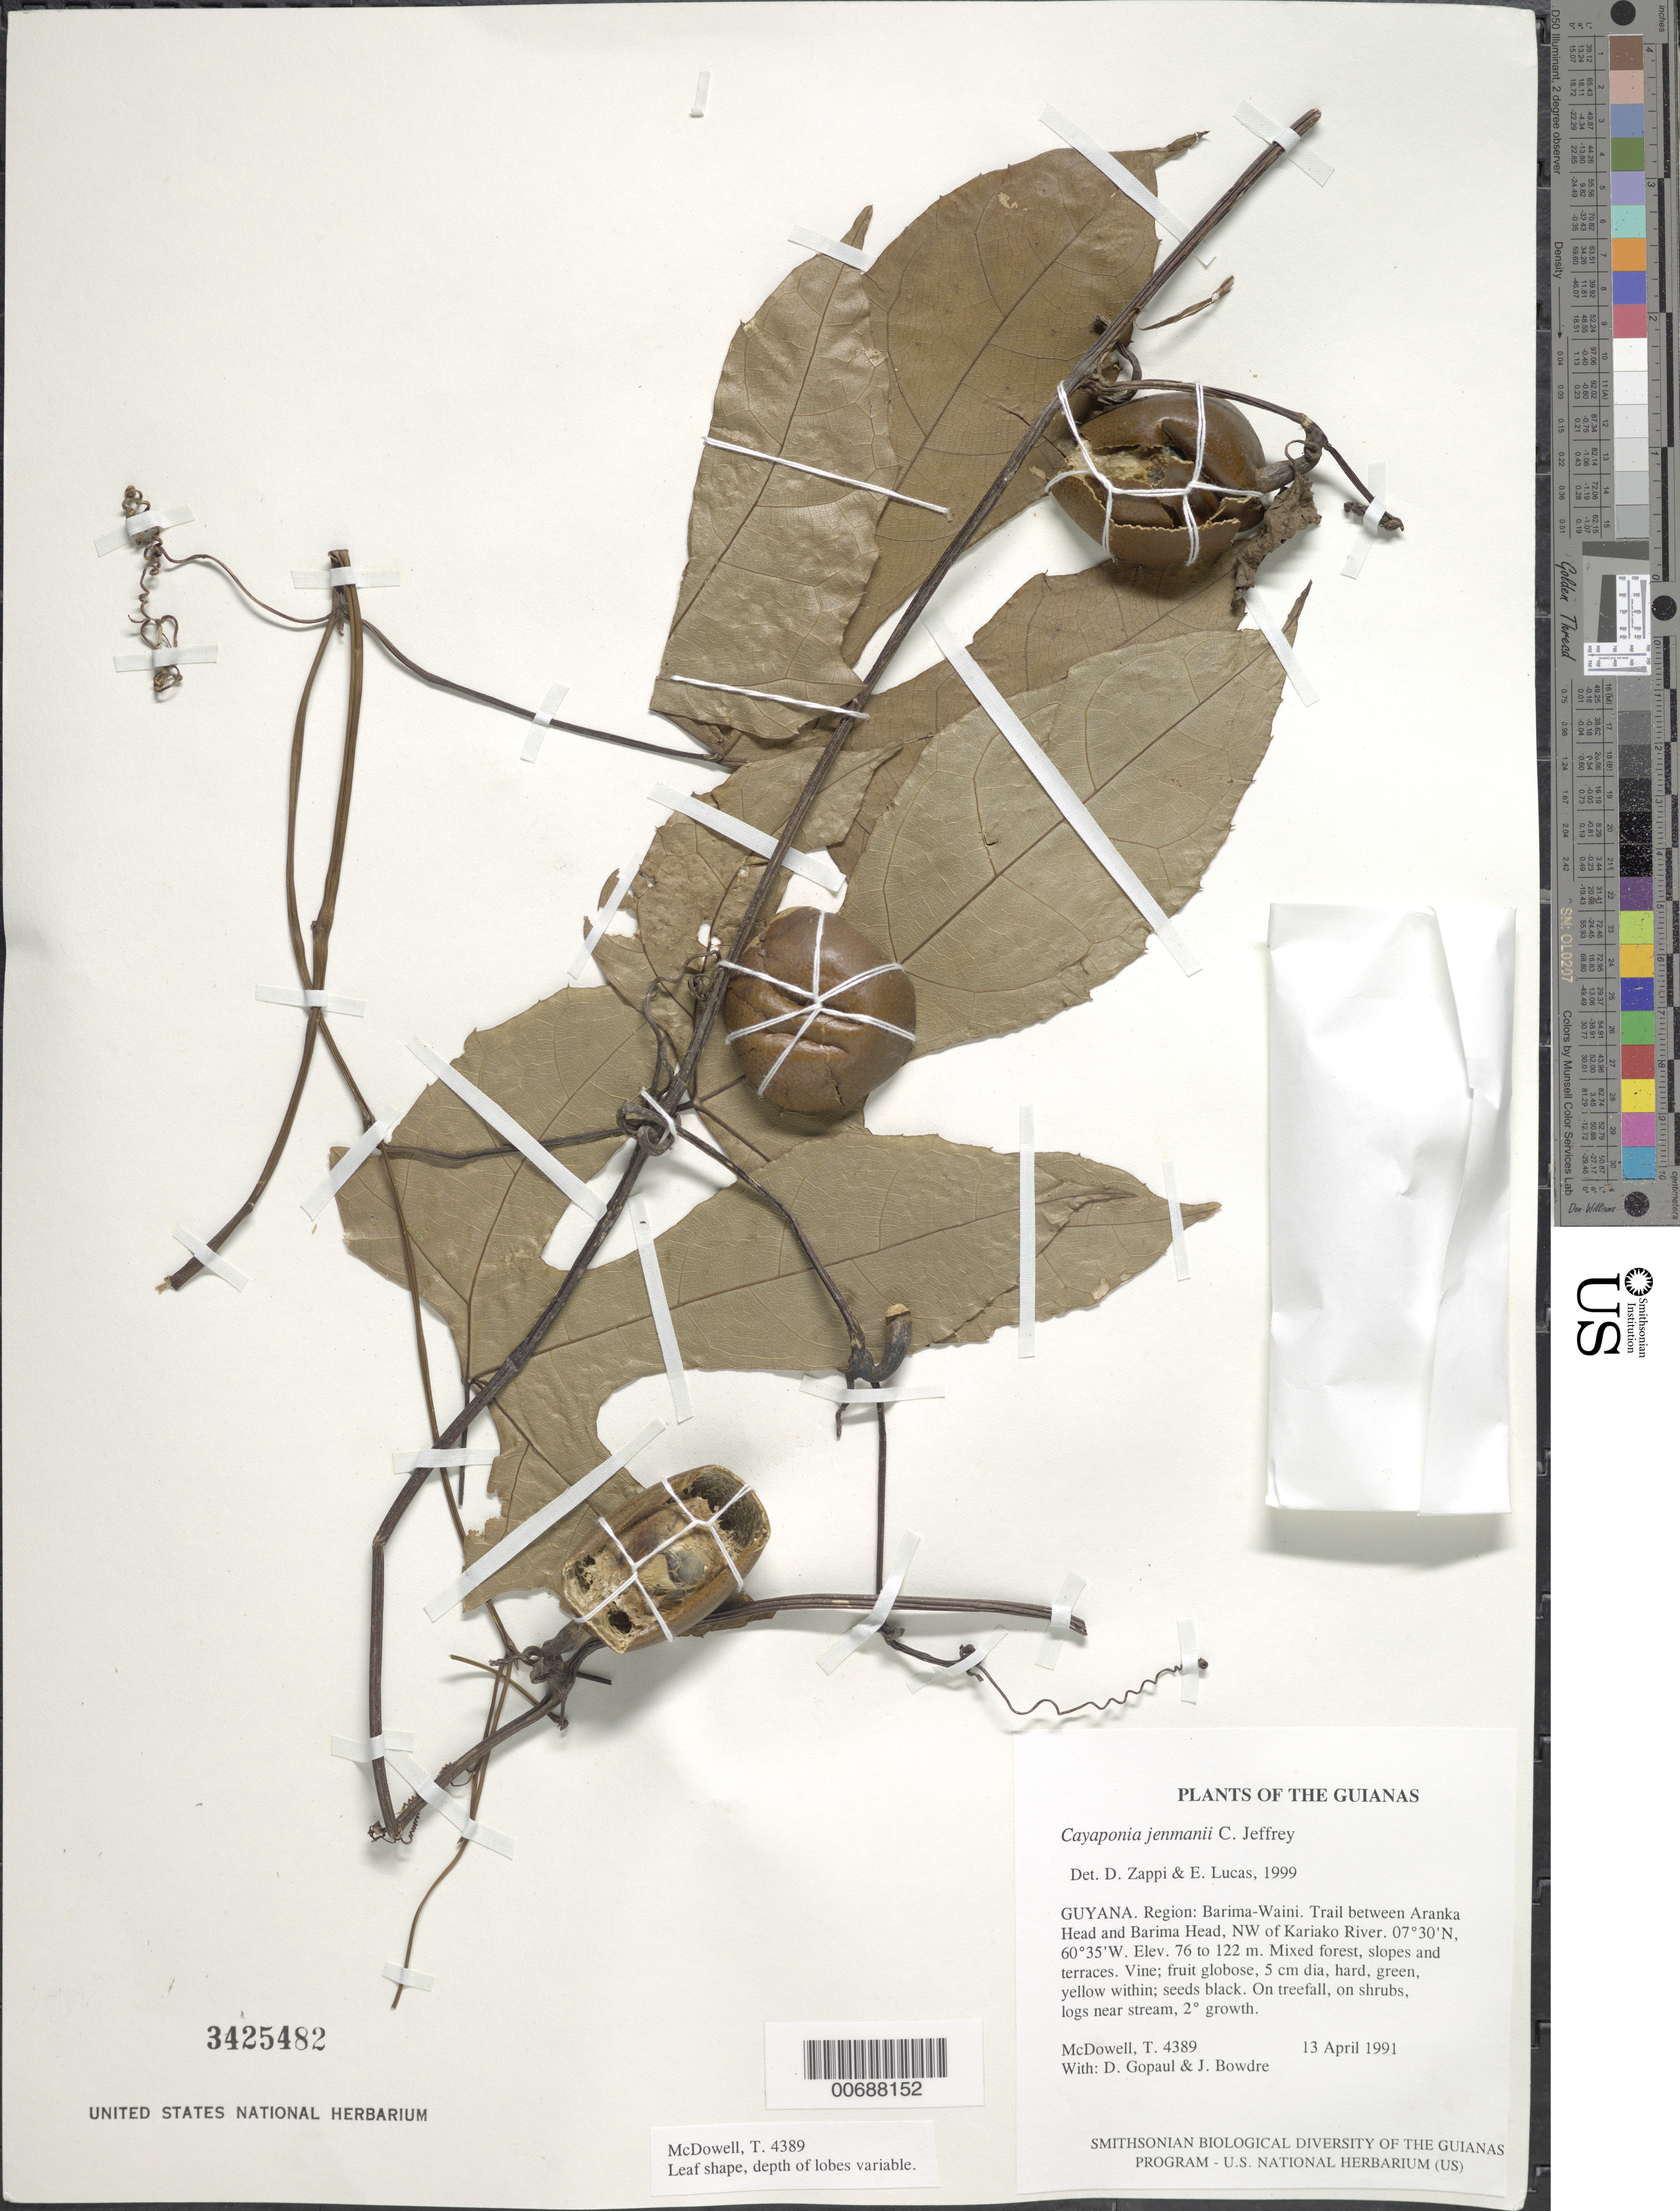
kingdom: Plantae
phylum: Tracheophyta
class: Magnoliopsida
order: Cucurbitales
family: Cucurbitaceae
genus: Cayaponia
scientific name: Cayaponia peruviana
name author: (Poepp. & Endl.) Cogn.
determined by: Nee, Michael H.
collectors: T. McDowell, D. Gopaul & J. Bowdre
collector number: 4389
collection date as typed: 13 April 1991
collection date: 1991-04-13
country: Guyana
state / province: Barima-Waini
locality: Trail between Aranka Head and Barima Head, NW of Kariako River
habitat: Mixed forest, slopes and terraces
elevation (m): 76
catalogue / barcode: US 3425482